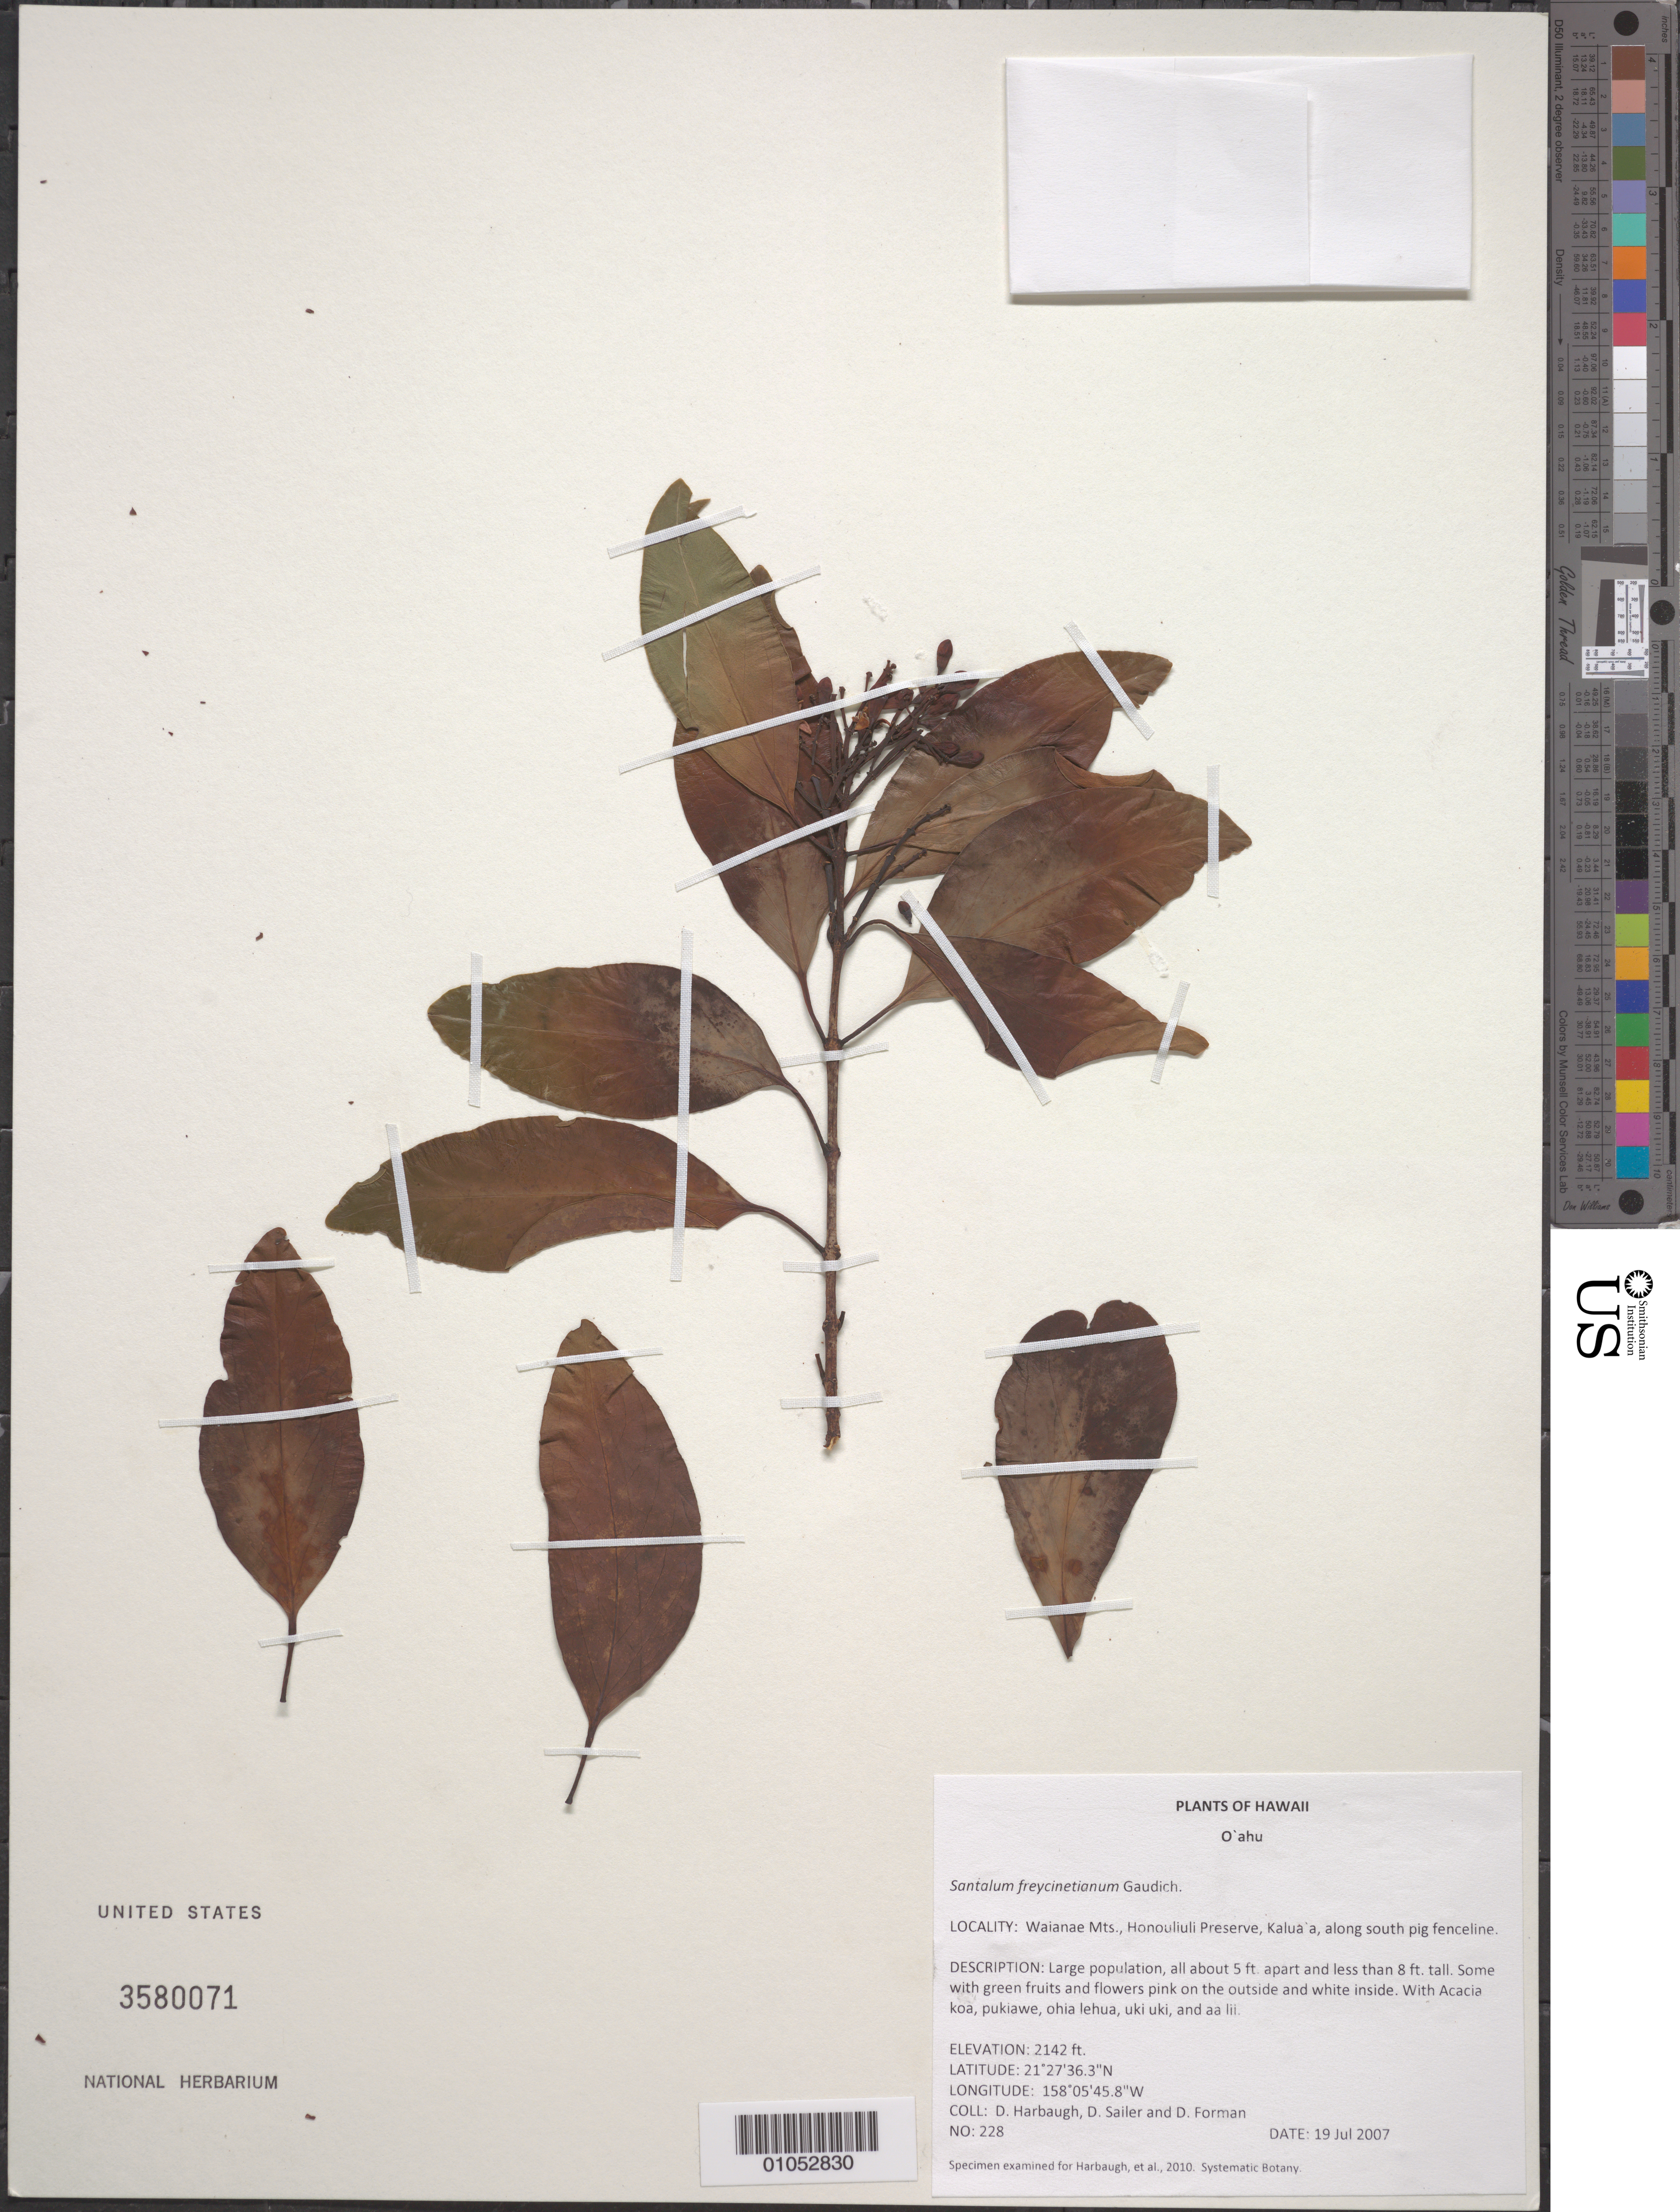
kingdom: Plantae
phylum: Tracheophyta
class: Magnoliopsida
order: Santalales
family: Santalaceae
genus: Santalum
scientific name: Santalum freycinetianum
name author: Gaudich.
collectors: D. Harbaugh, D. Sailer & D. Forman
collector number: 228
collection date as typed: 19 Jul 2007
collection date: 2007-07-19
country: United States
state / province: Hawaii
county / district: Honolulu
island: Oahu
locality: Waianae Mts., Honouliuli Preserve, Kaluaa along south pig fenceline.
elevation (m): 653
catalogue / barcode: US 3580071